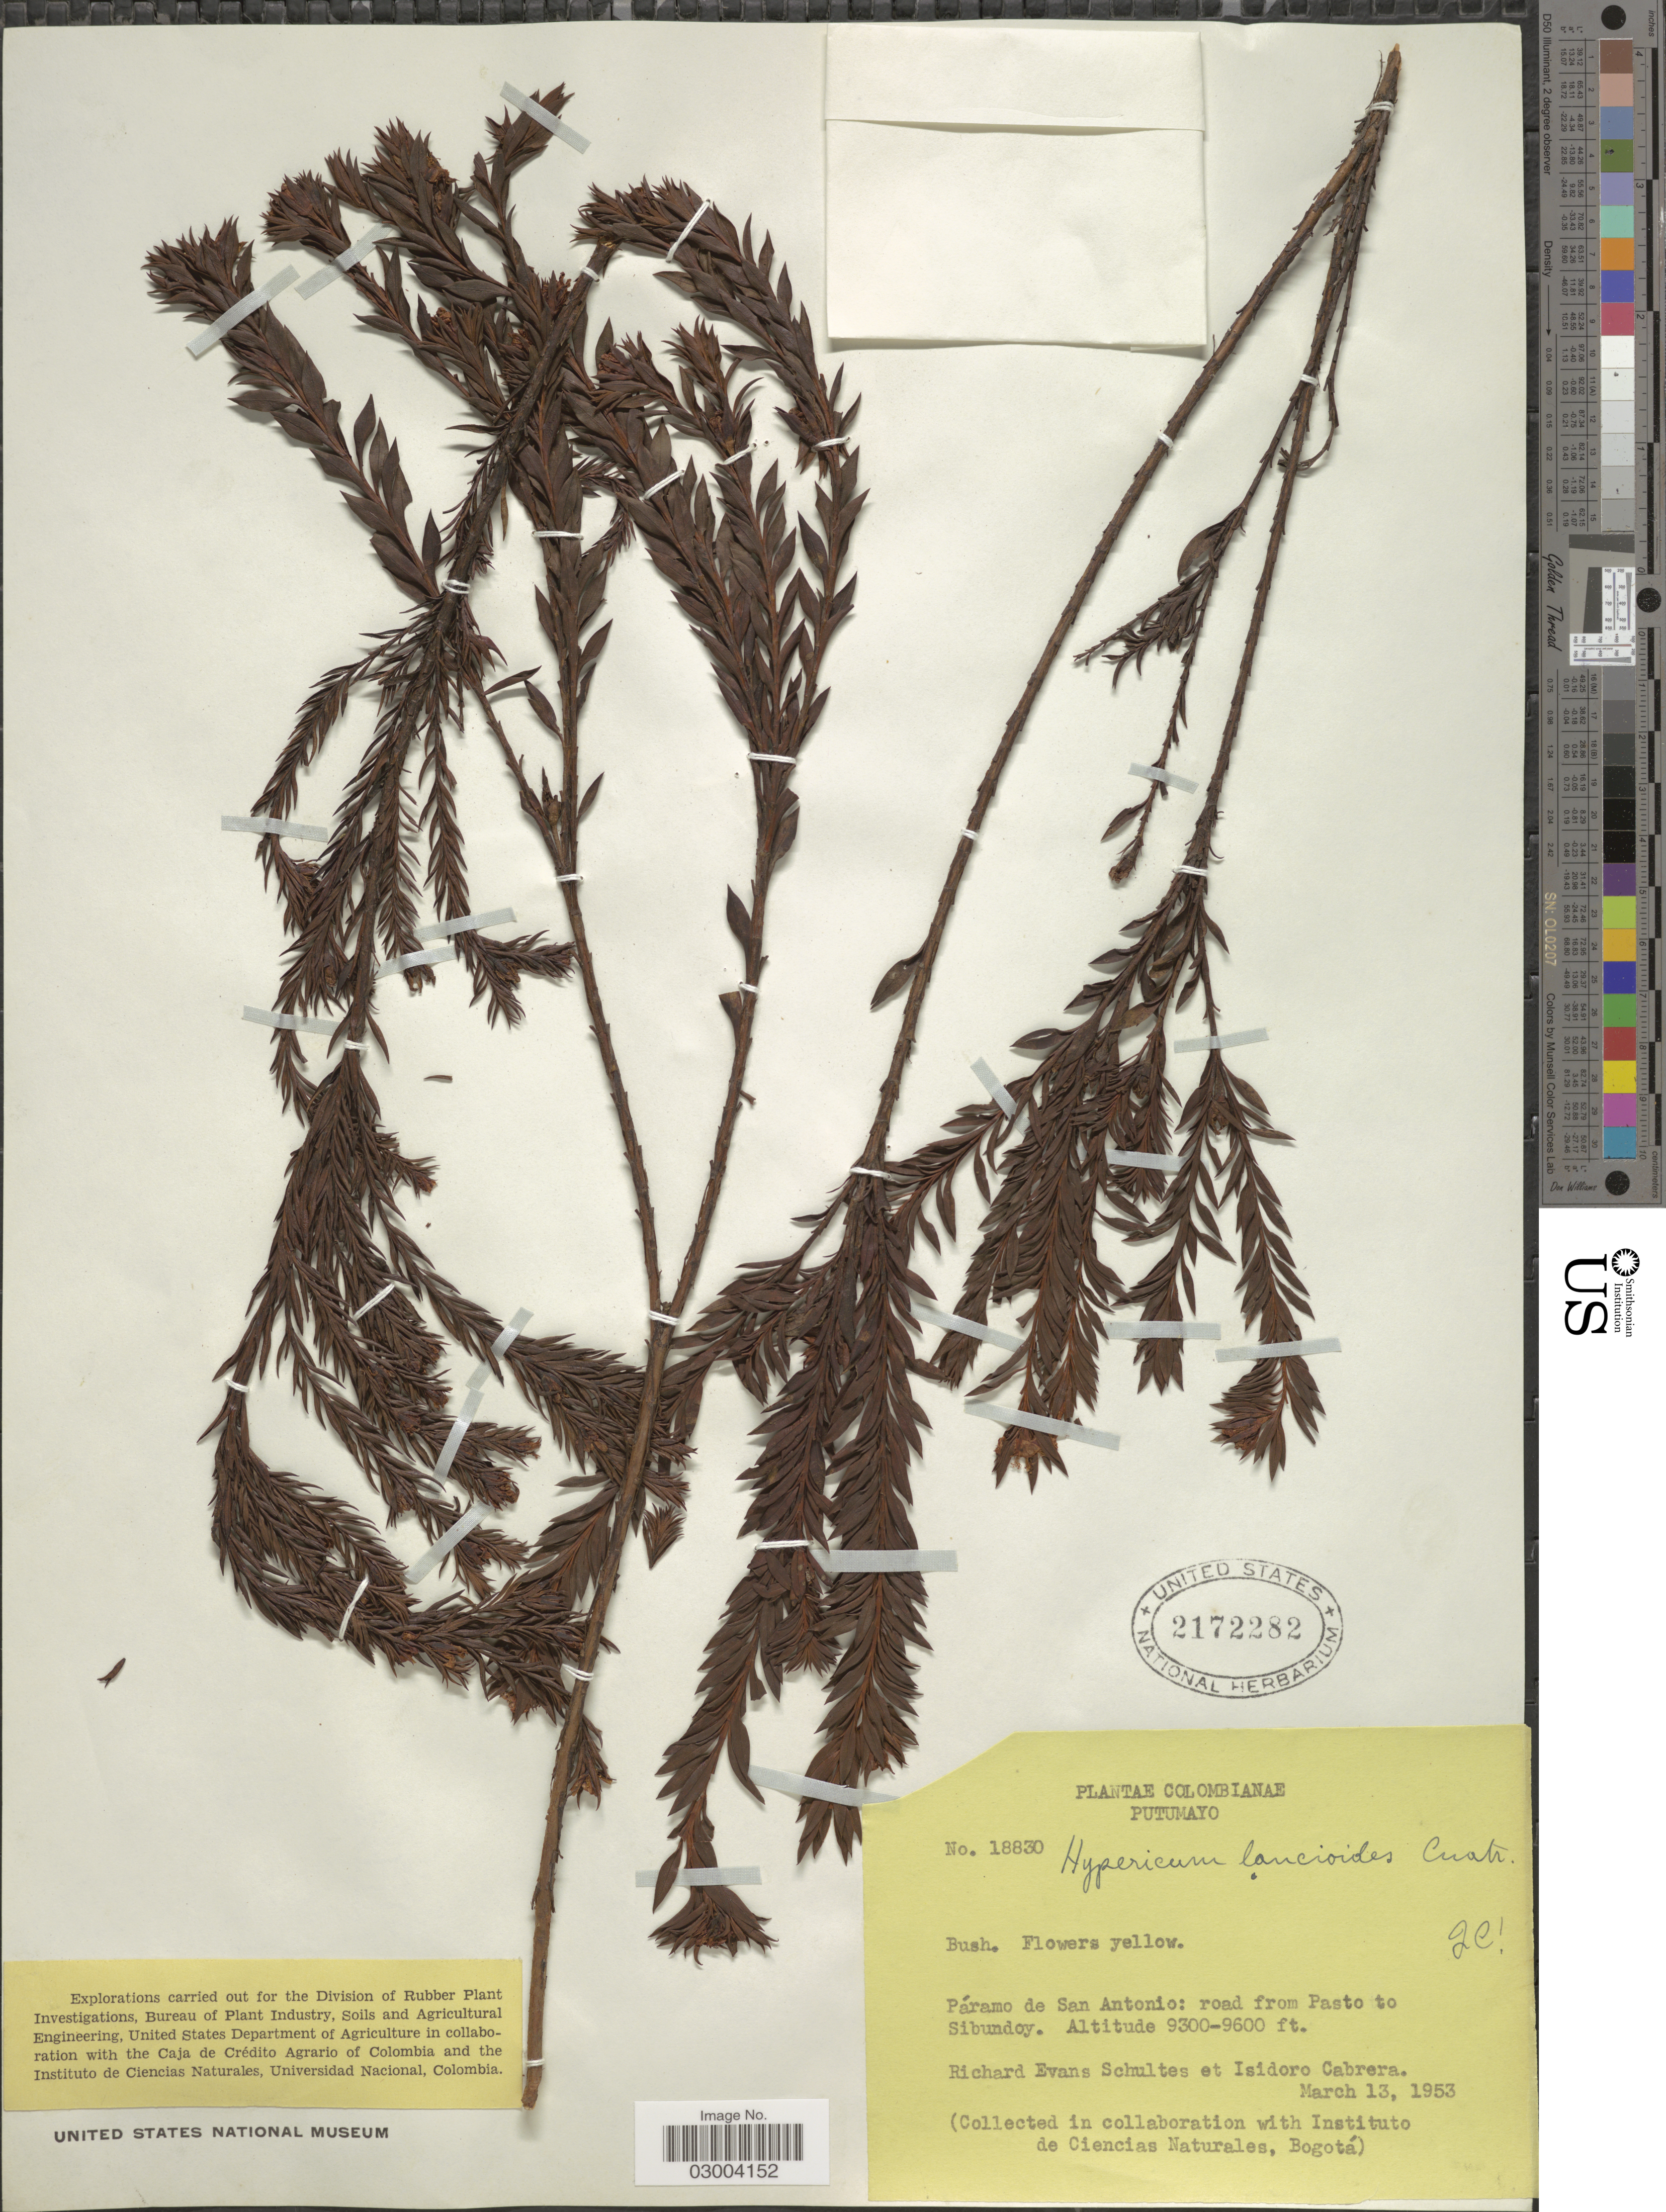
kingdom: Plantae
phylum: Tracheophyta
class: Magnoliopsida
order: Malpighiales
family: Hypericaceae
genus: Hypericum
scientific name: Hypericum ruscoides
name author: Cuatrec.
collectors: R. E. Schultes & I. Cabrera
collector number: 18830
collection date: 1953-03-13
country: Colombia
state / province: Putumayo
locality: Páramo de San Antonio: road from Pasto to Sibundoy.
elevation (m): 2835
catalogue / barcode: US 2172282